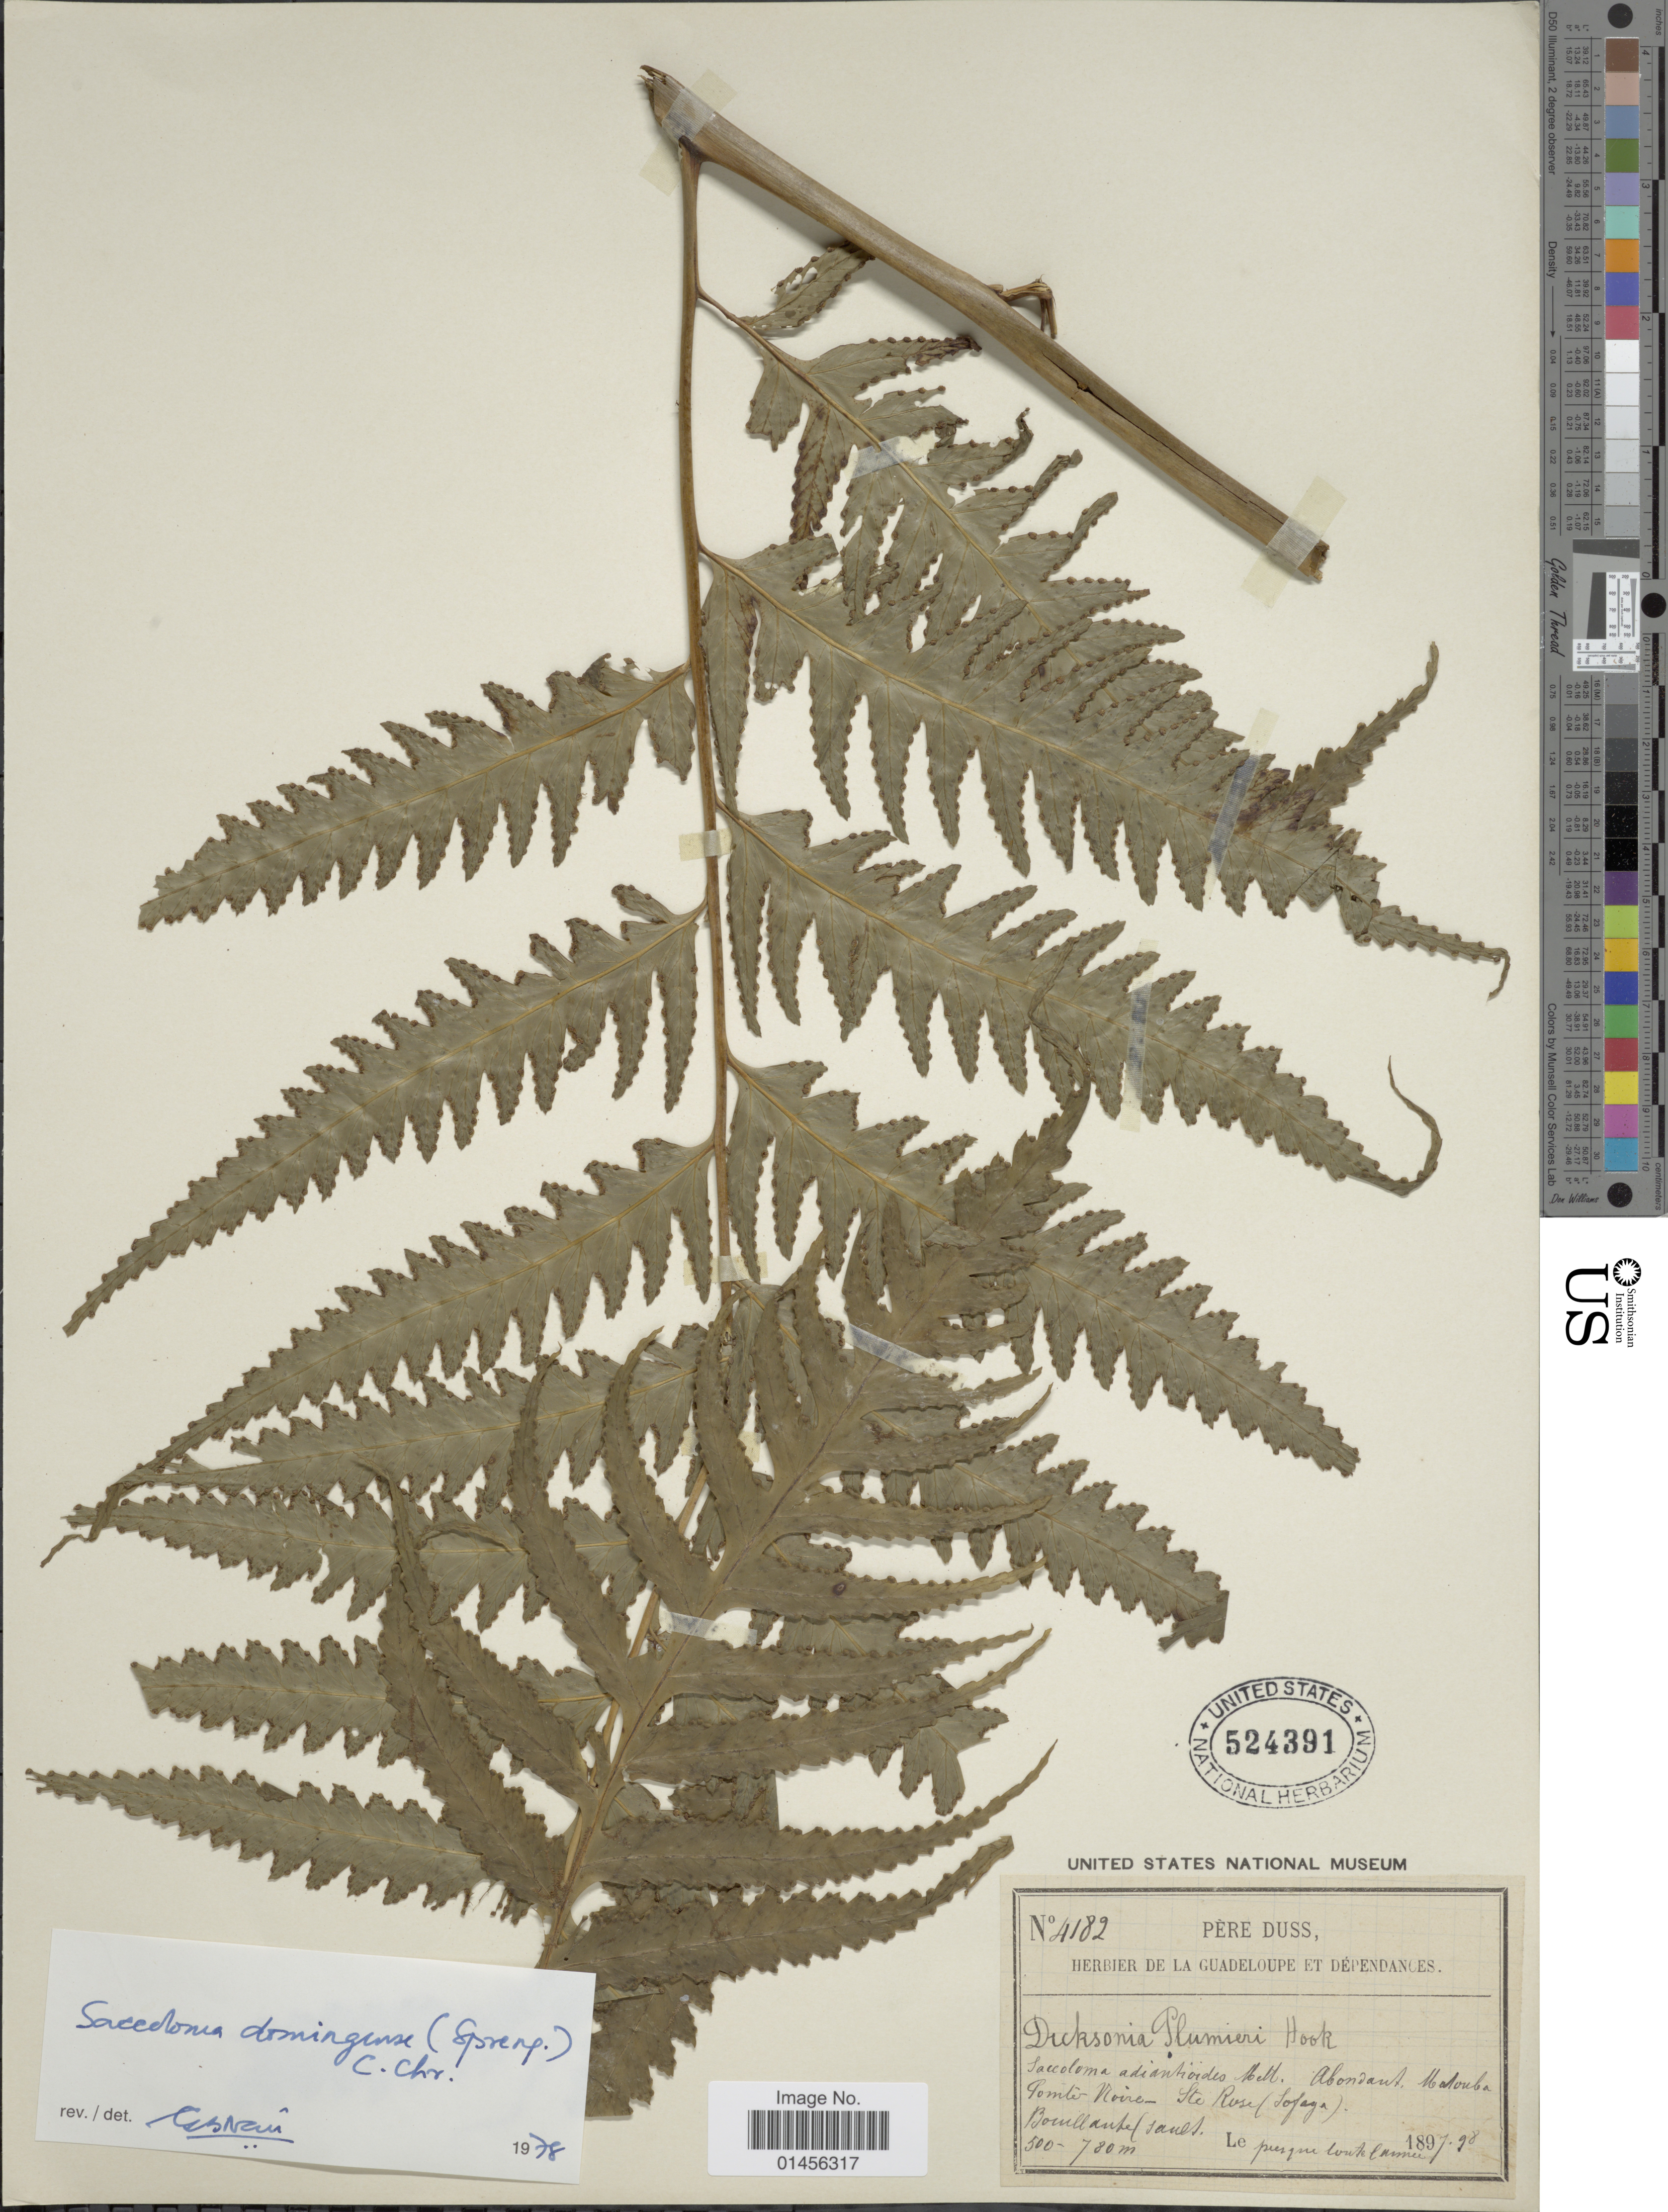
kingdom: Plantae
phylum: Tracheophyta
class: Polypodiopsida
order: Polypodiales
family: Saccolomataceae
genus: Saccoloma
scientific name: Saccoloma domingense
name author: (Spreng.) C. Chr.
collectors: Père Duss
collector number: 4182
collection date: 1897/1898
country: Guadeloupe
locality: Matouba. Pointe-Noire, Ste. Rose (Sofaïa) Bouillante. (sault)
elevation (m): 500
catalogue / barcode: US 524391